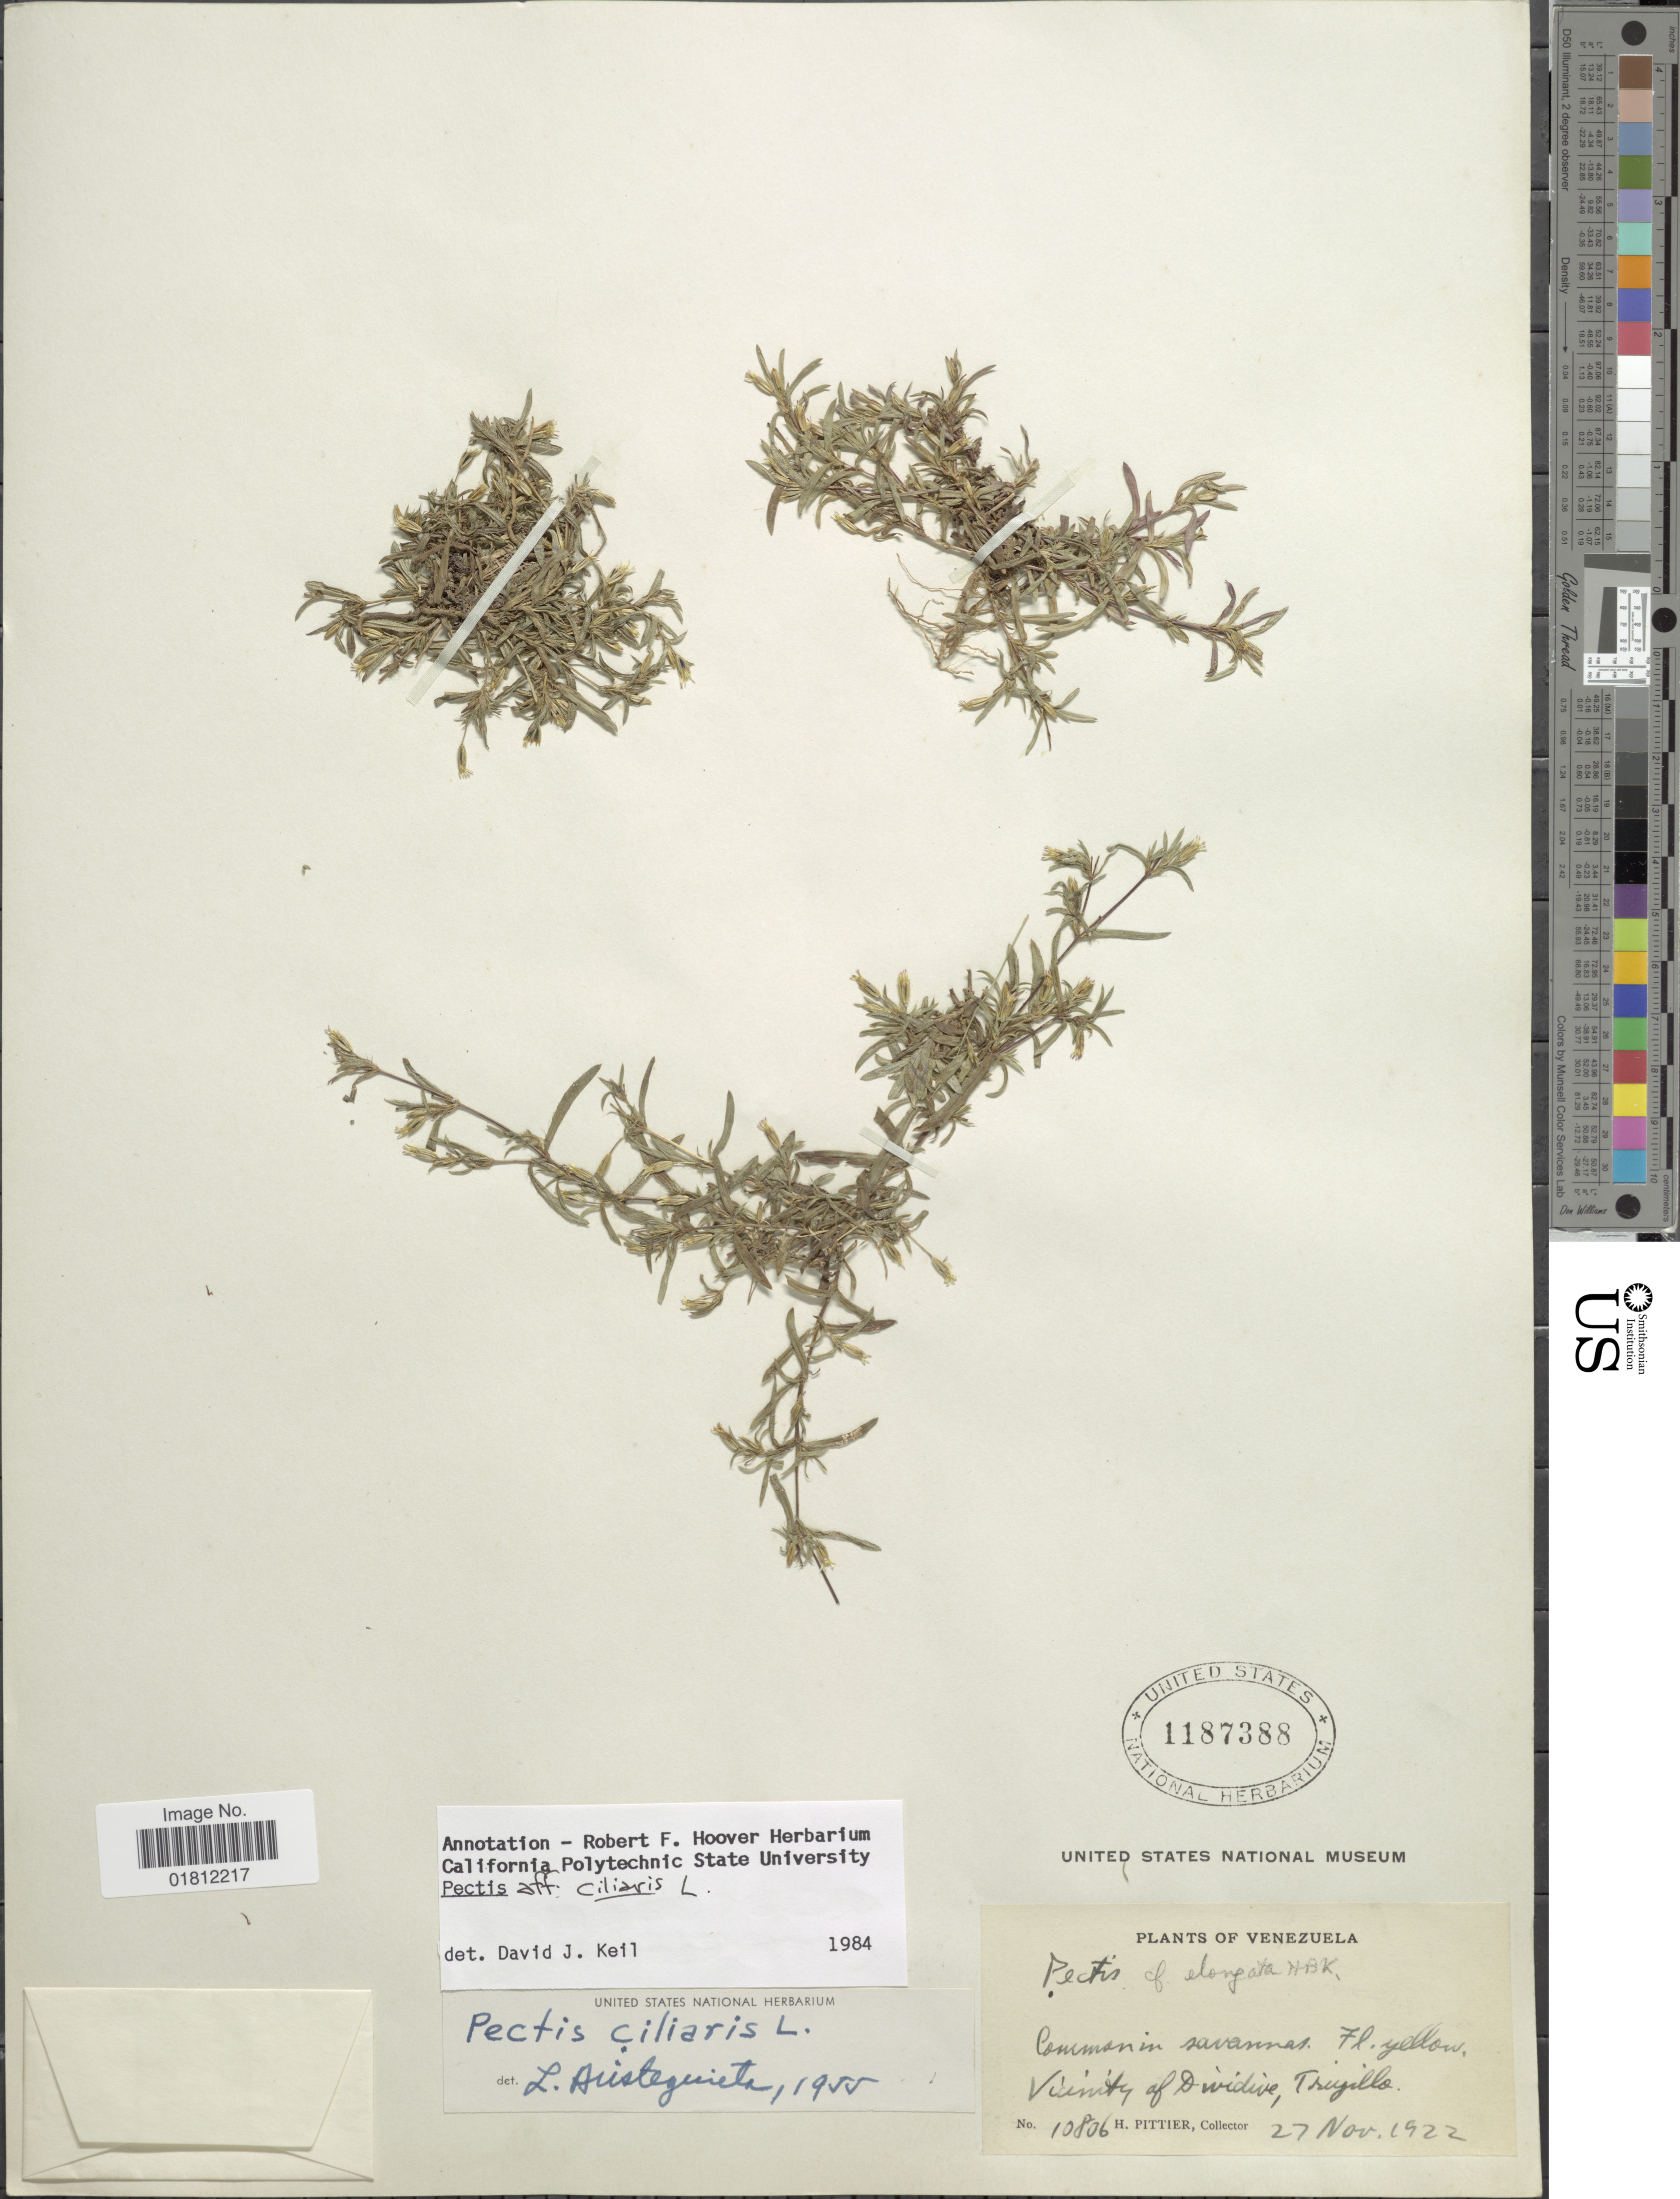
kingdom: Plantae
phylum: Tracheophyta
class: Magnoliopsida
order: Asterales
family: Asteraceae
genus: Pectis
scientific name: Pectis ciliaris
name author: L.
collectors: H. F. Pittier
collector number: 10806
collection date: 1922-11-27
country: Venezuela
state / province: Trujillo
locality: Vicinity of Dividive, Trujillo.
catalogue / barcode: US 1187388